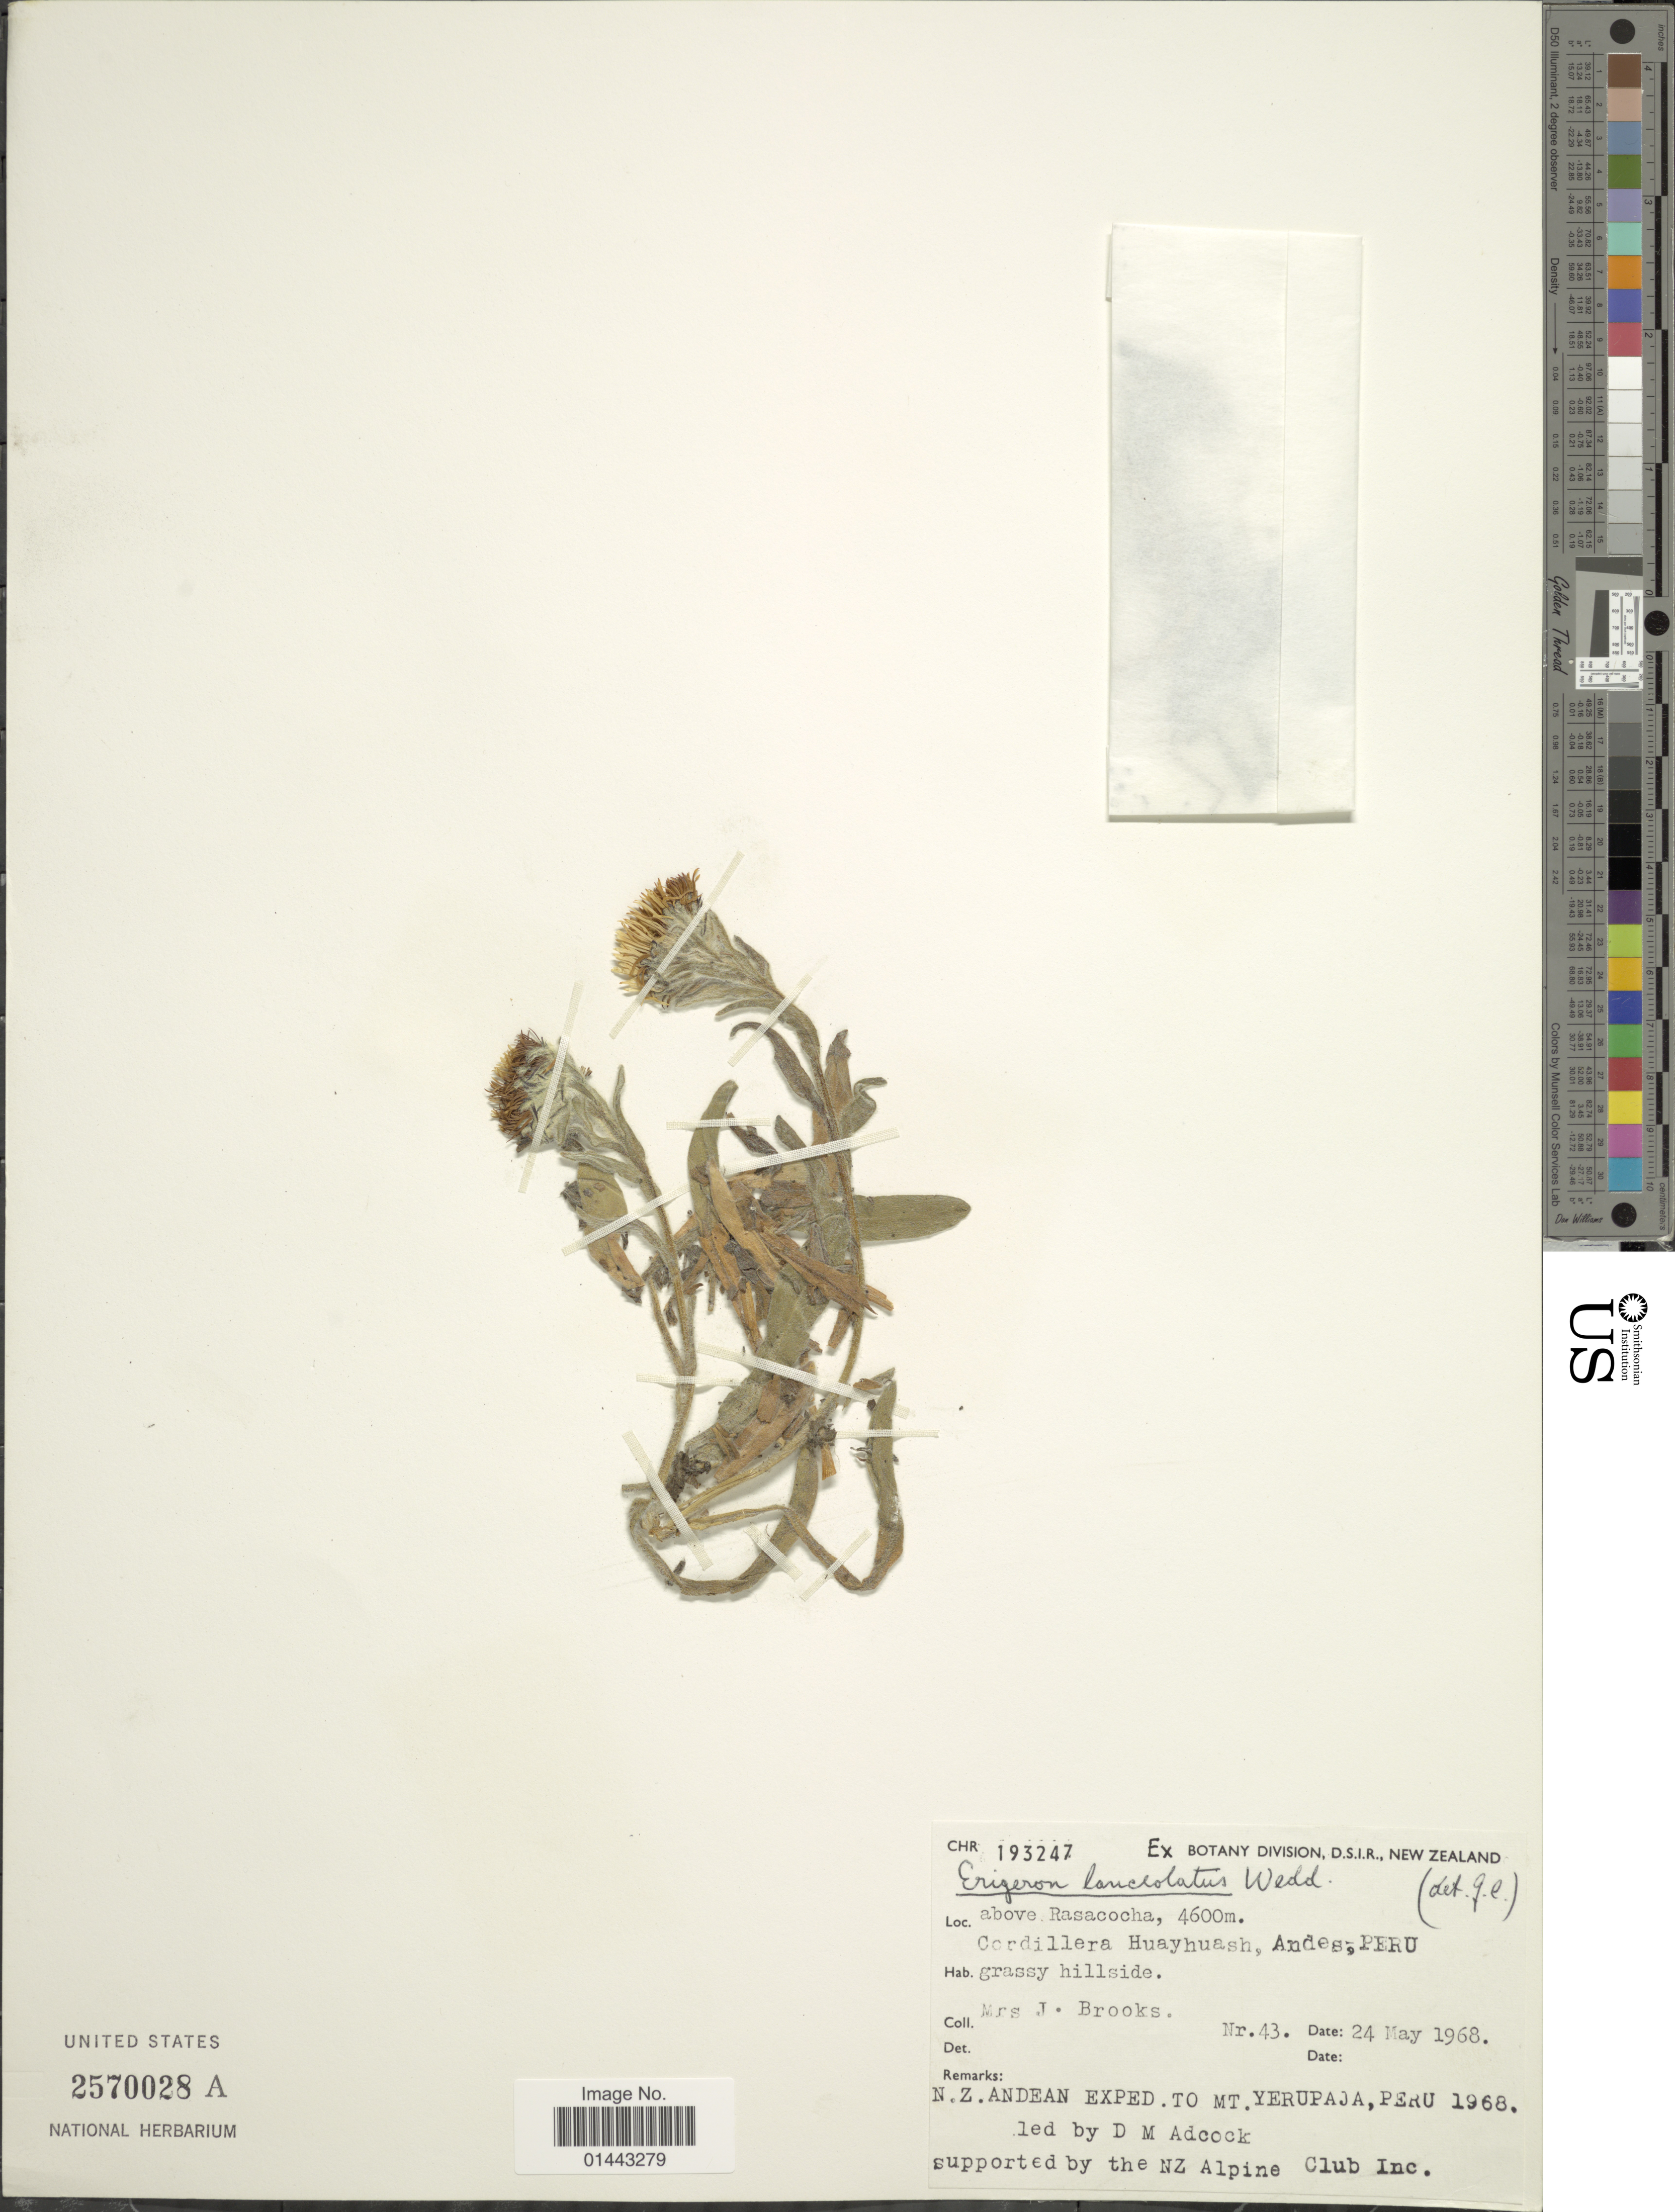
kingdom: Plantae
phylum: Tracheophyta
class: Magnoliopsida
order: Asterales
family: Asteraceae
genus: Erigeron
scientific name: Erigeron lanceolatus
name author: Wedd.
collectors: J. Brooks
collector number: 43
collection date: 1968-05-24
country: Peru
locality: Above Rasacocha, Cordillera Huayhuash, Andes, grassy hillside, Mt. Yerupaja.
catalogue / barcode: US 2570028A